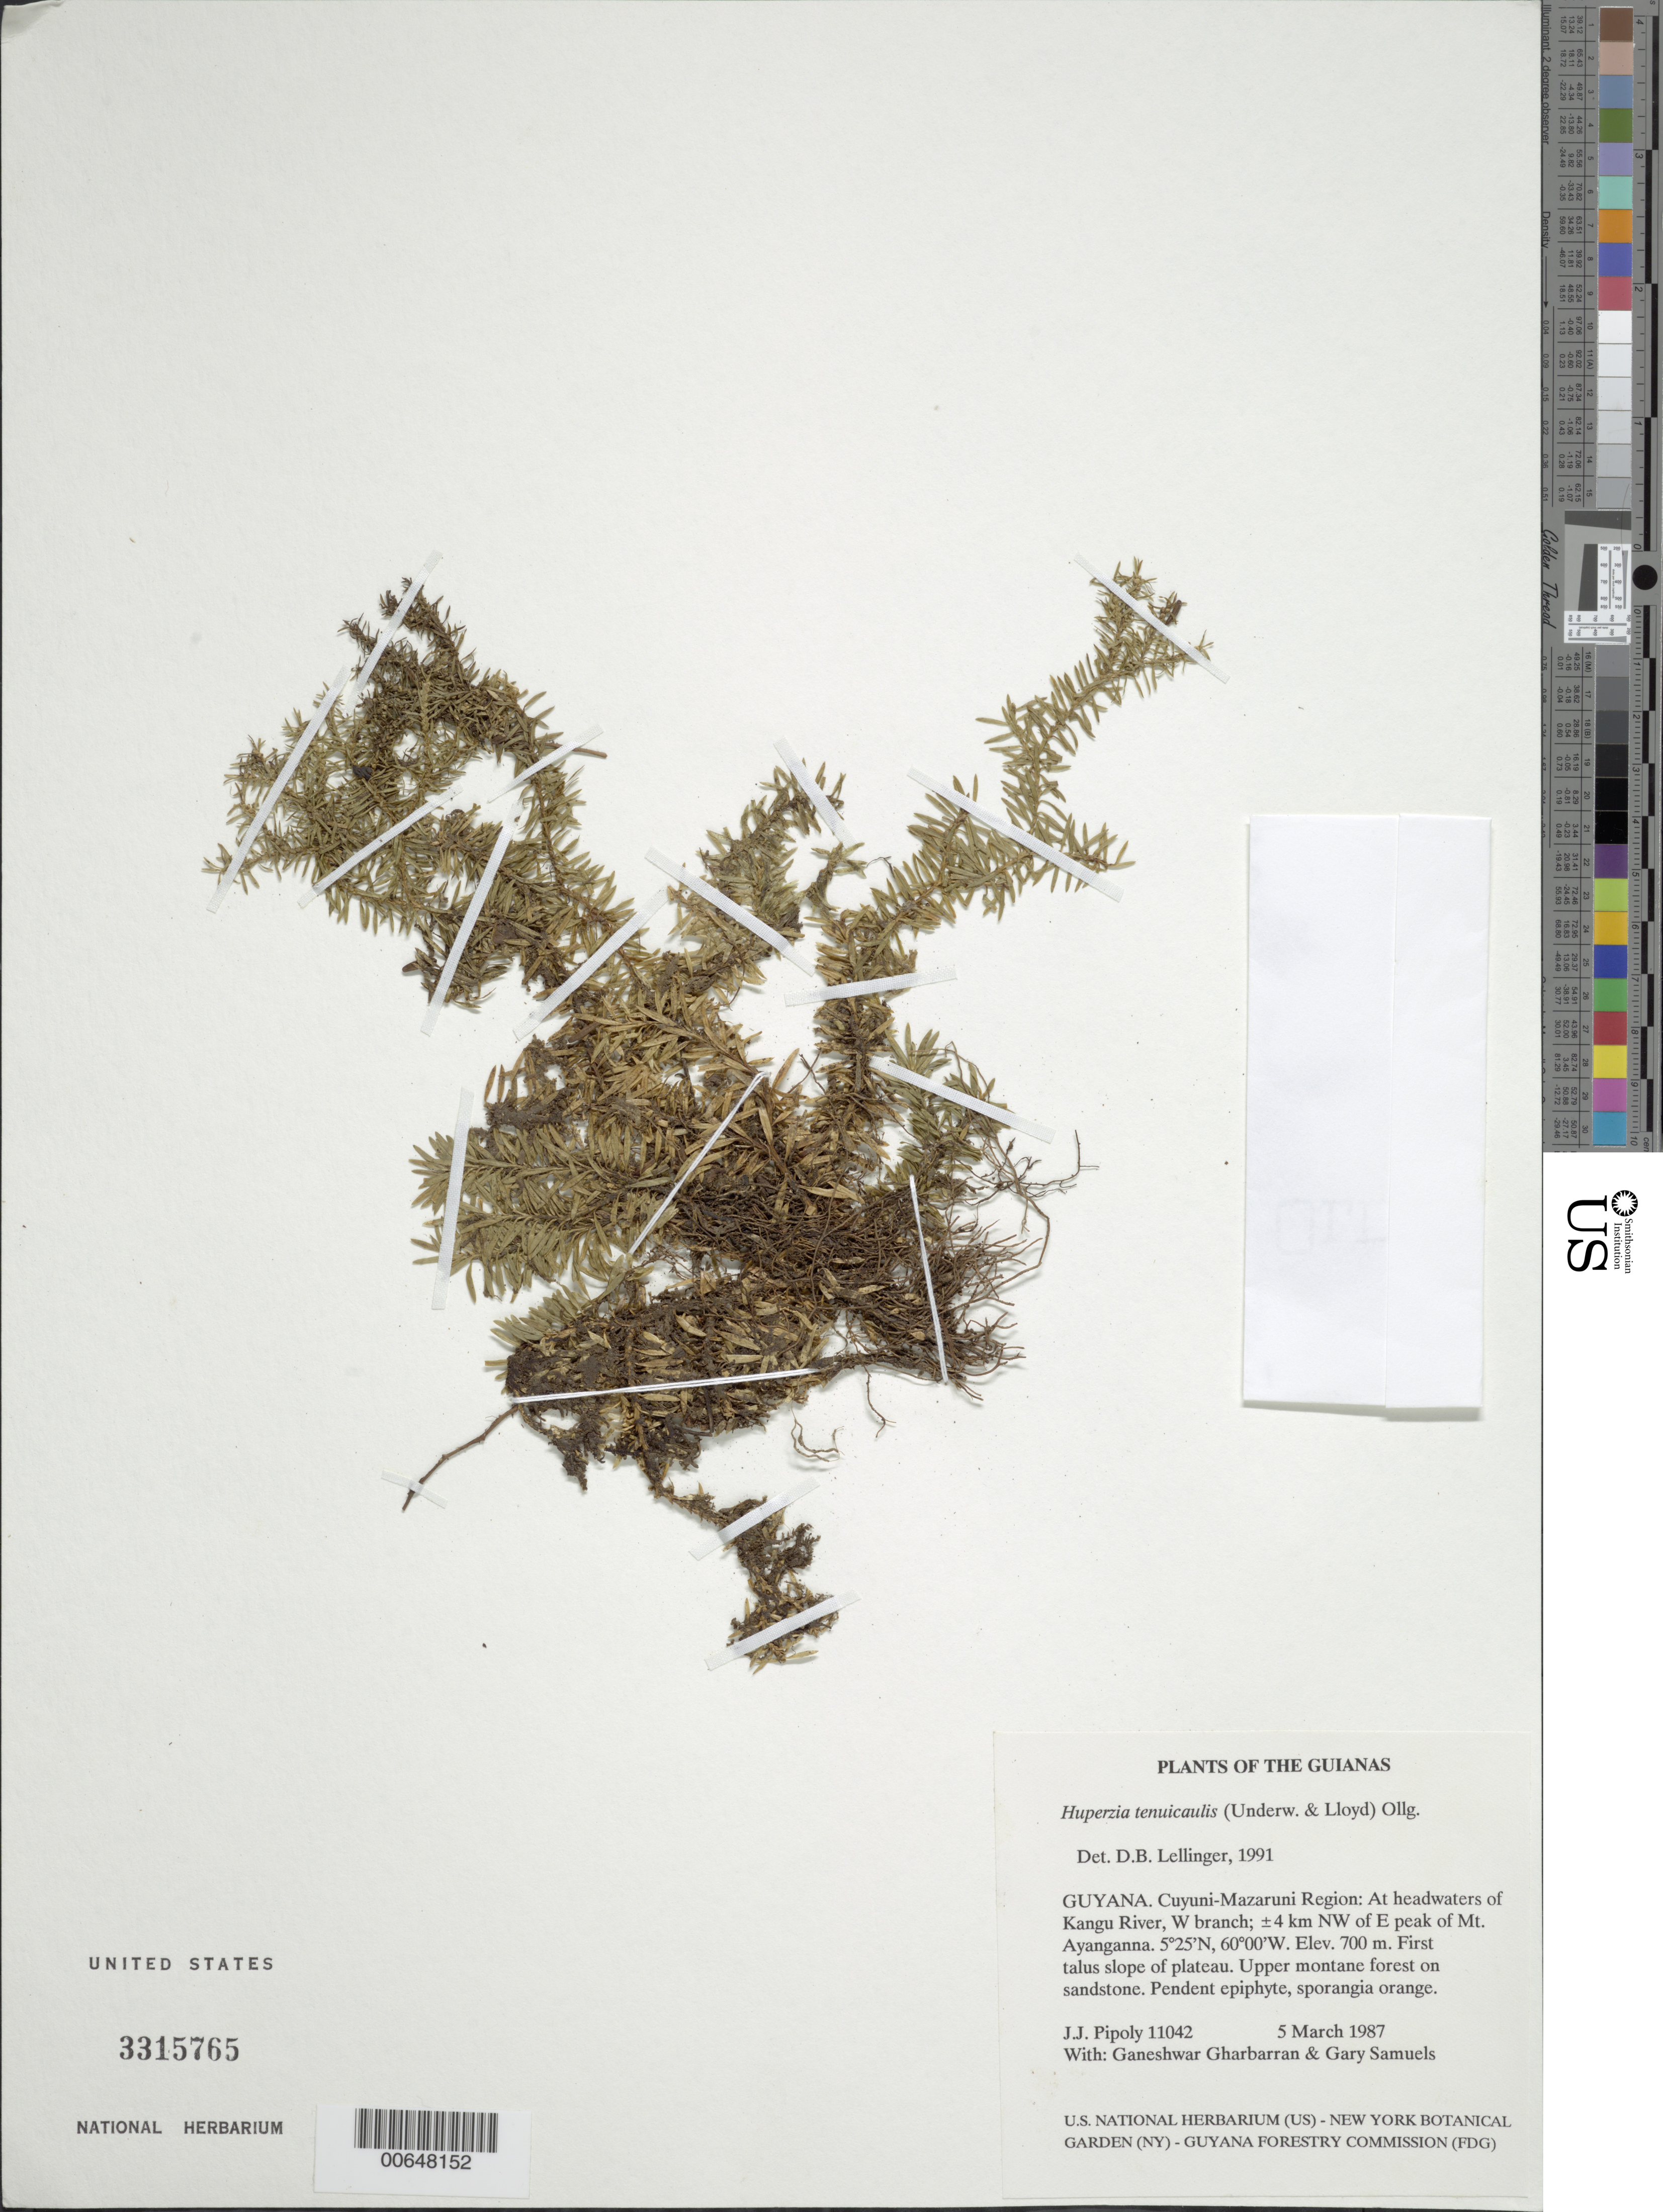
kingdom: Plantae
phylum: Tracheophyta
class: Lycopodiopsida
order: Lycopodiales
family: Lycopodiaceae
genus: Phlegmariurus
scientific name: Phlegmariurus tenuicaulis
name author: (Underw. & F.E. Lloyd) B. Øllg.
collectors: J. J. Pipoly, G. Gharbarran & G. Samuels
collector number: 11042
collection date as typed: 5 March 1987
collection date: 1987-03-05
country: Guyana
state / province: Cuyuni-Mazaruni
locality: Headwaters of Kangu R., W branch; ±4 km NW of E peak of Mt. Ayanganna. First talus slope of plateau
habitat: Upper montane forest on sandstone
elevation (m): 700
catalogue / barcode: US 3315765